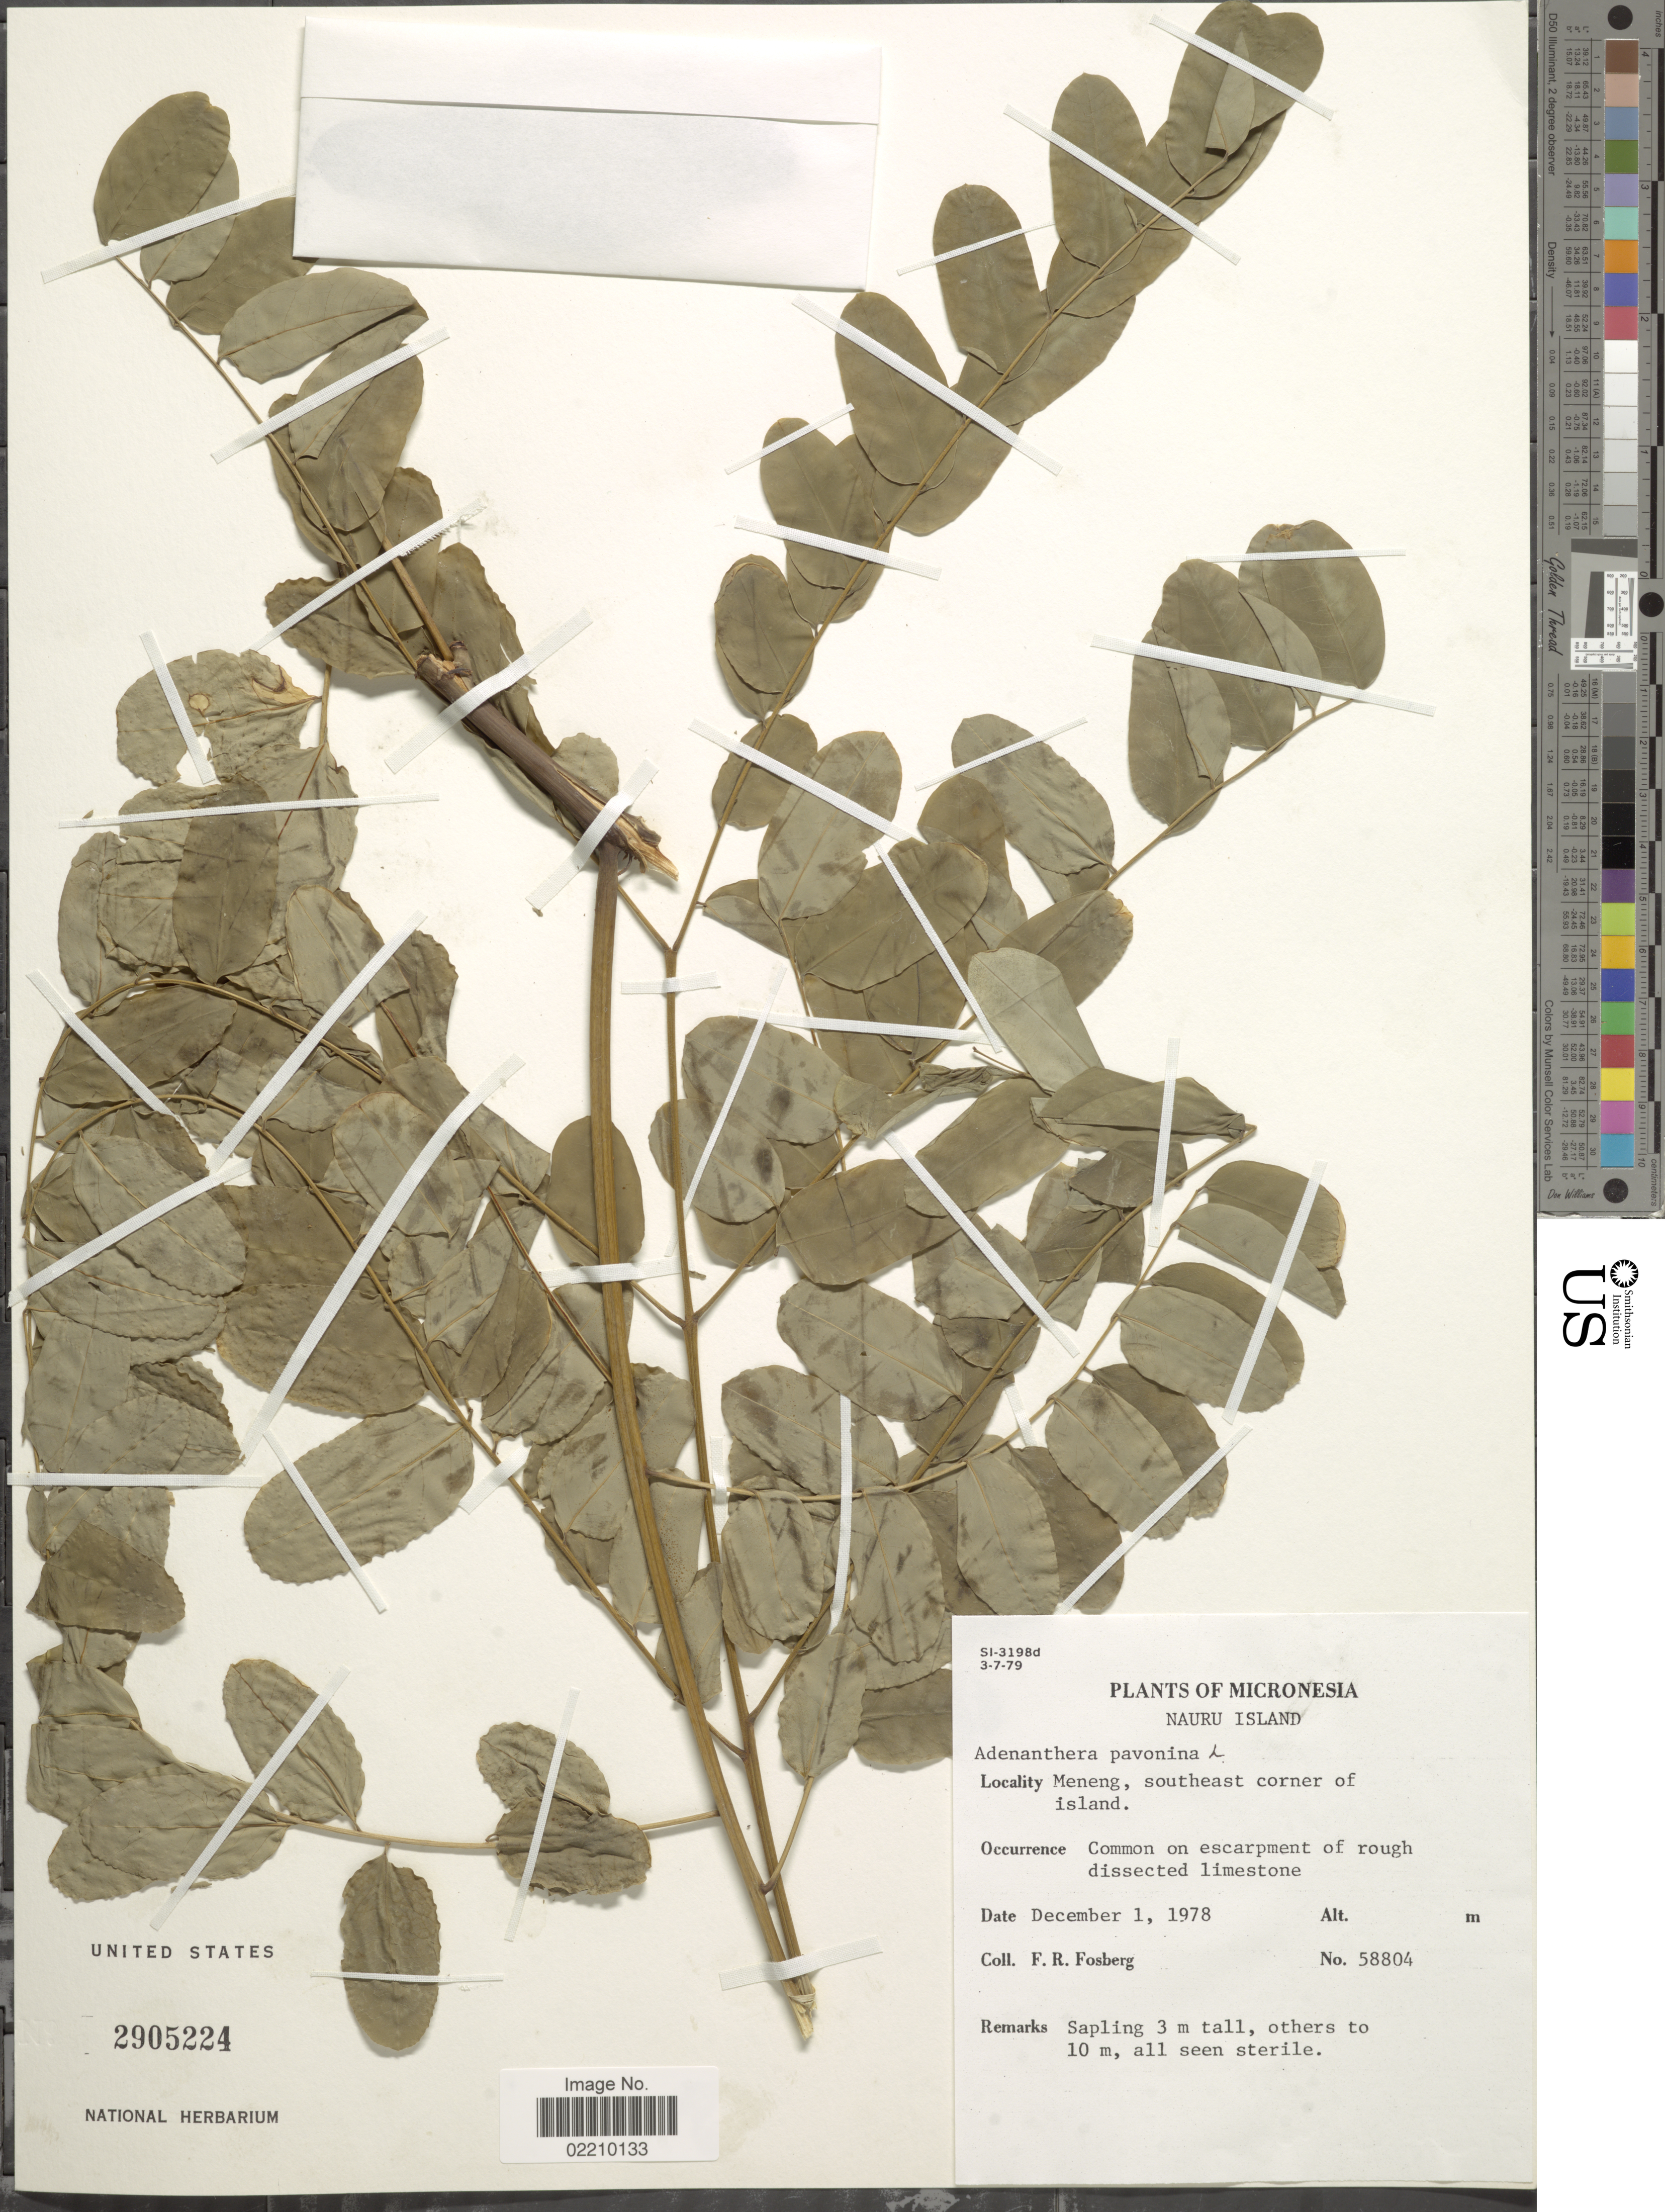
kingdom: Plantae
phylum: Tracheophyta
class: Magnoliopsida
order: Fabales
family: Fabaceae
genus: Adenanthera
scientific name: Adenanthera pavonina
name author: L.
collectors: F. R. Fosberg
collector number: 58804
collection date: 1978-12-01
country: Nauru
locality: Micronesia, Nauru Island, Meneng, southeast corner of island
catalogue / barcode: US 2905224